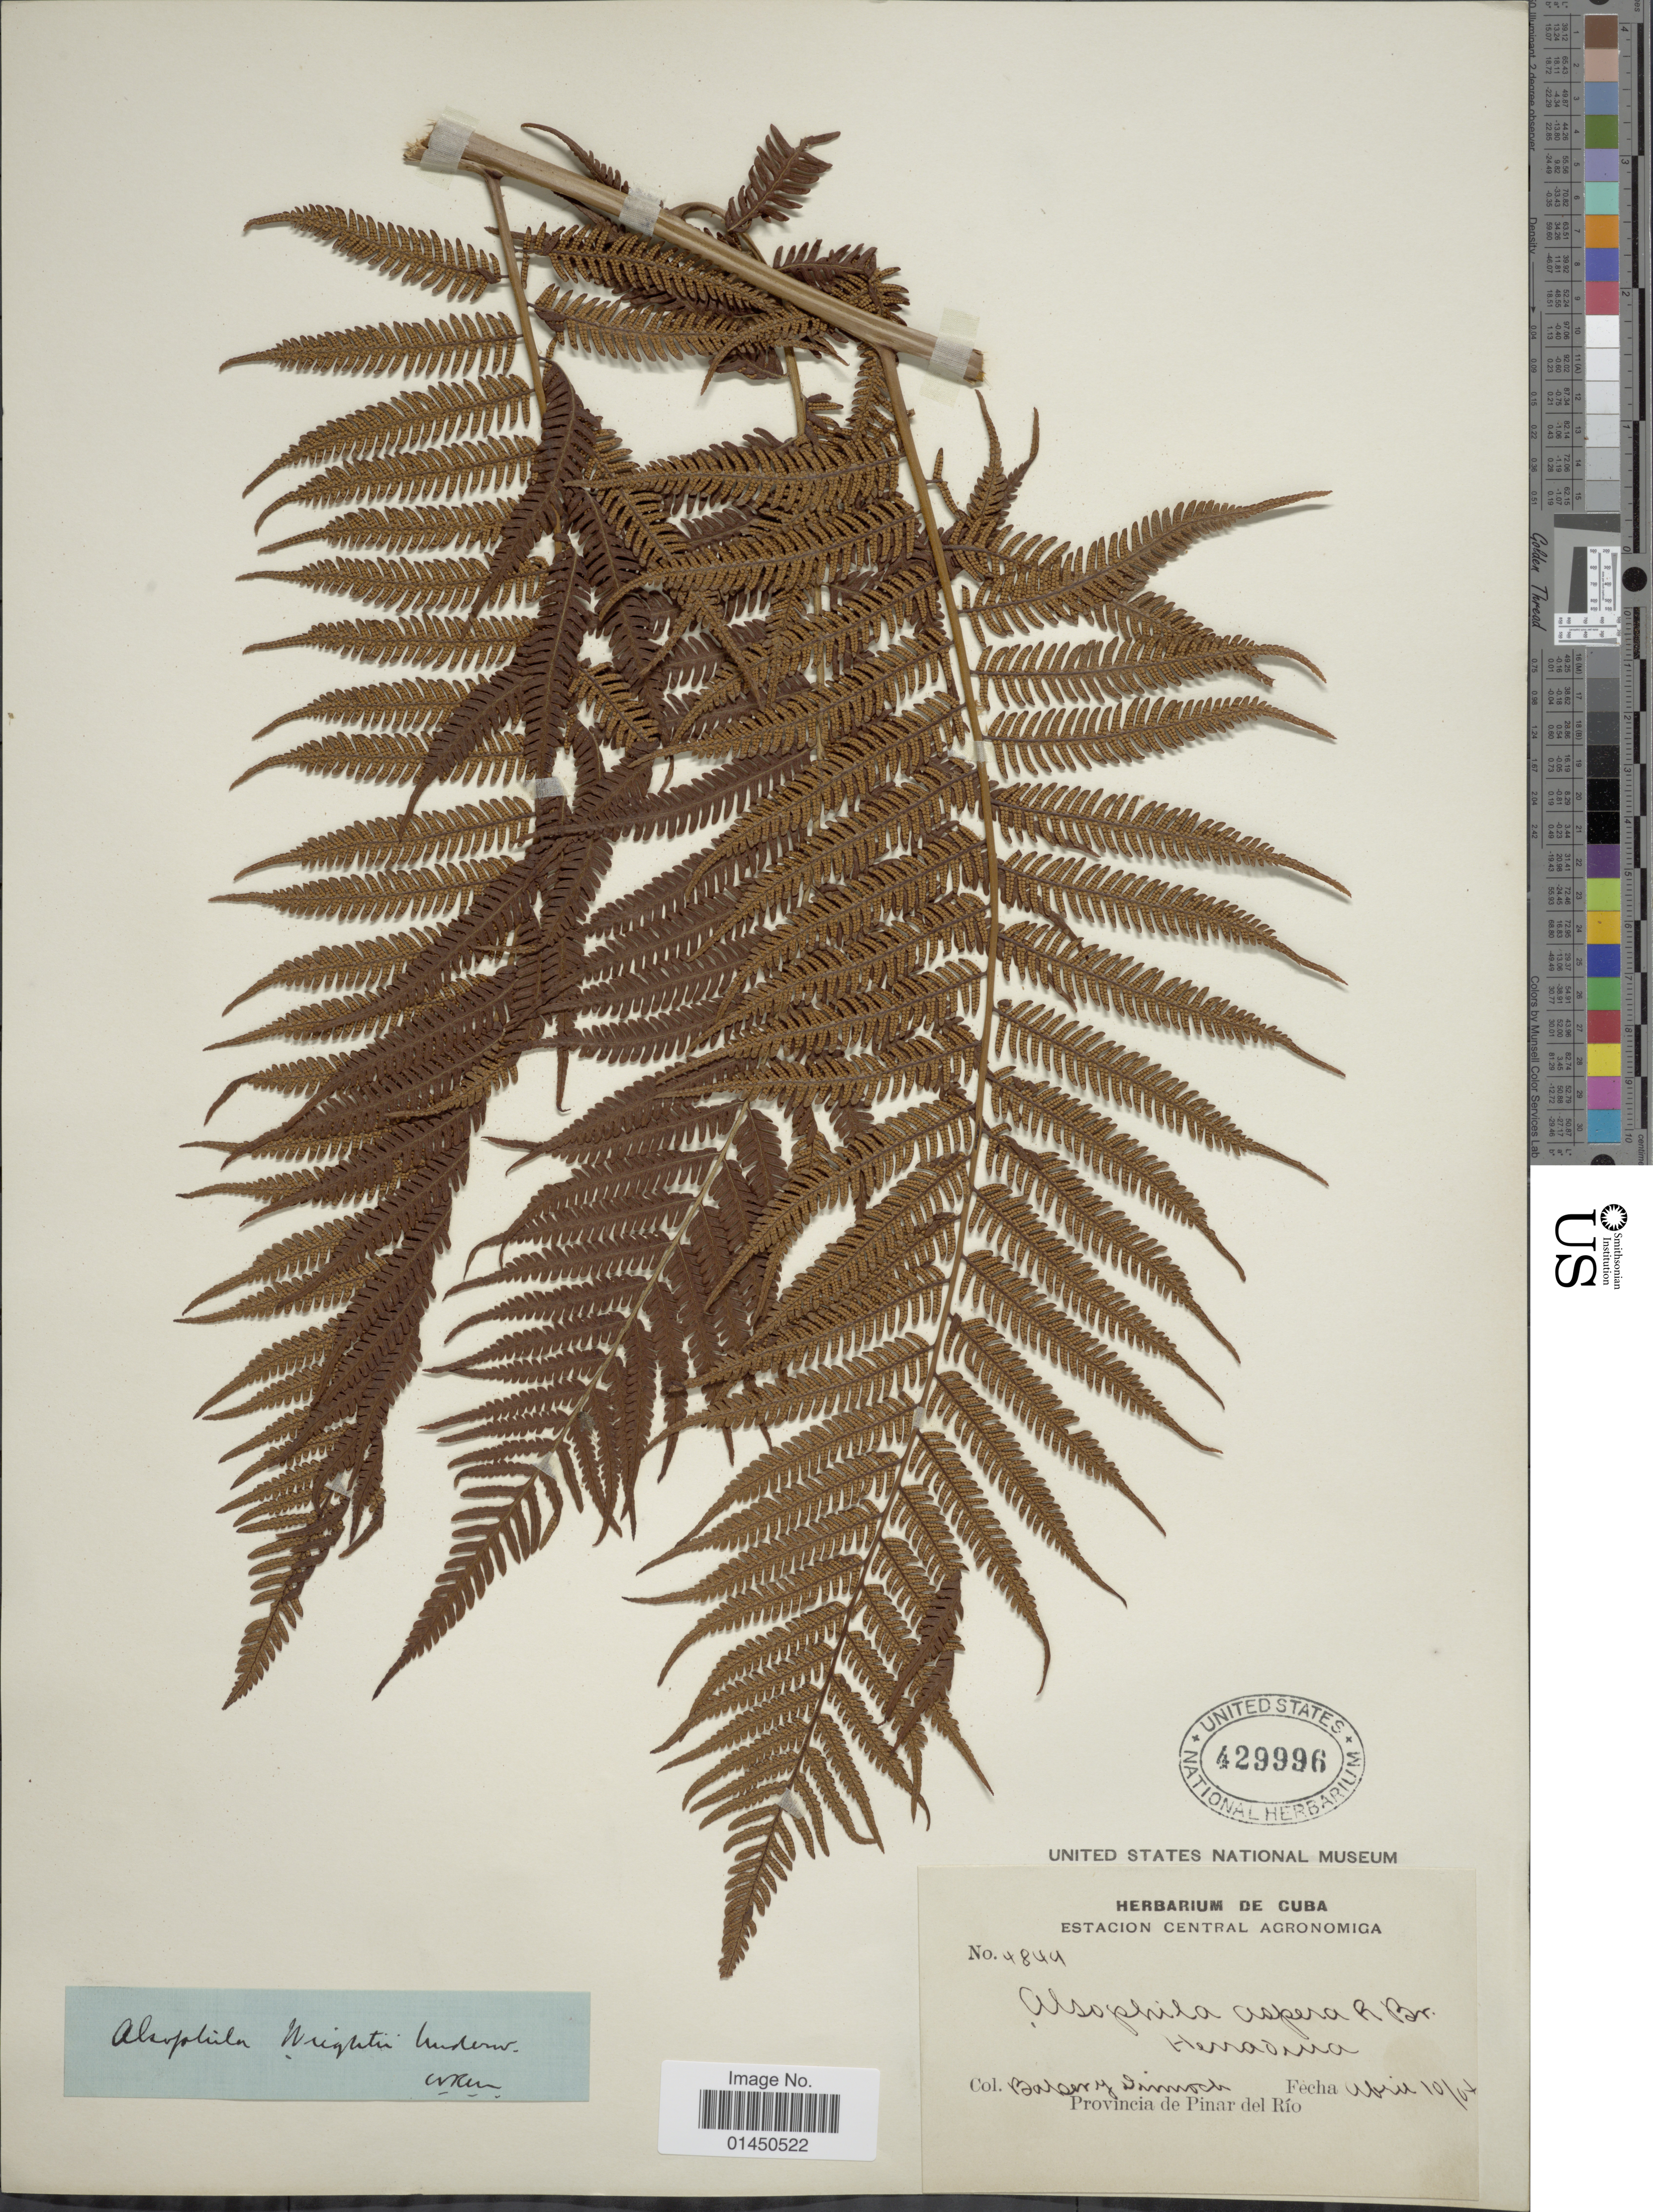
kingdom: Plantae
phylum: Tracheophyta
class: Polypodiopsida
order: Cyatheales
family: Cyatheaceae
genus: Cyathea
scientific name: Cyathea myosuriodes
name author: (Liebm.) Domin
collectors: C. F. Baker & -. Dimmock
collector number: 4844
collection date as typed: Transcribed d/m/y: 10/4/04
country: Cuba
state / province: Pinar del Río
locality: Herradura.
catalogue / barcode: US 429996